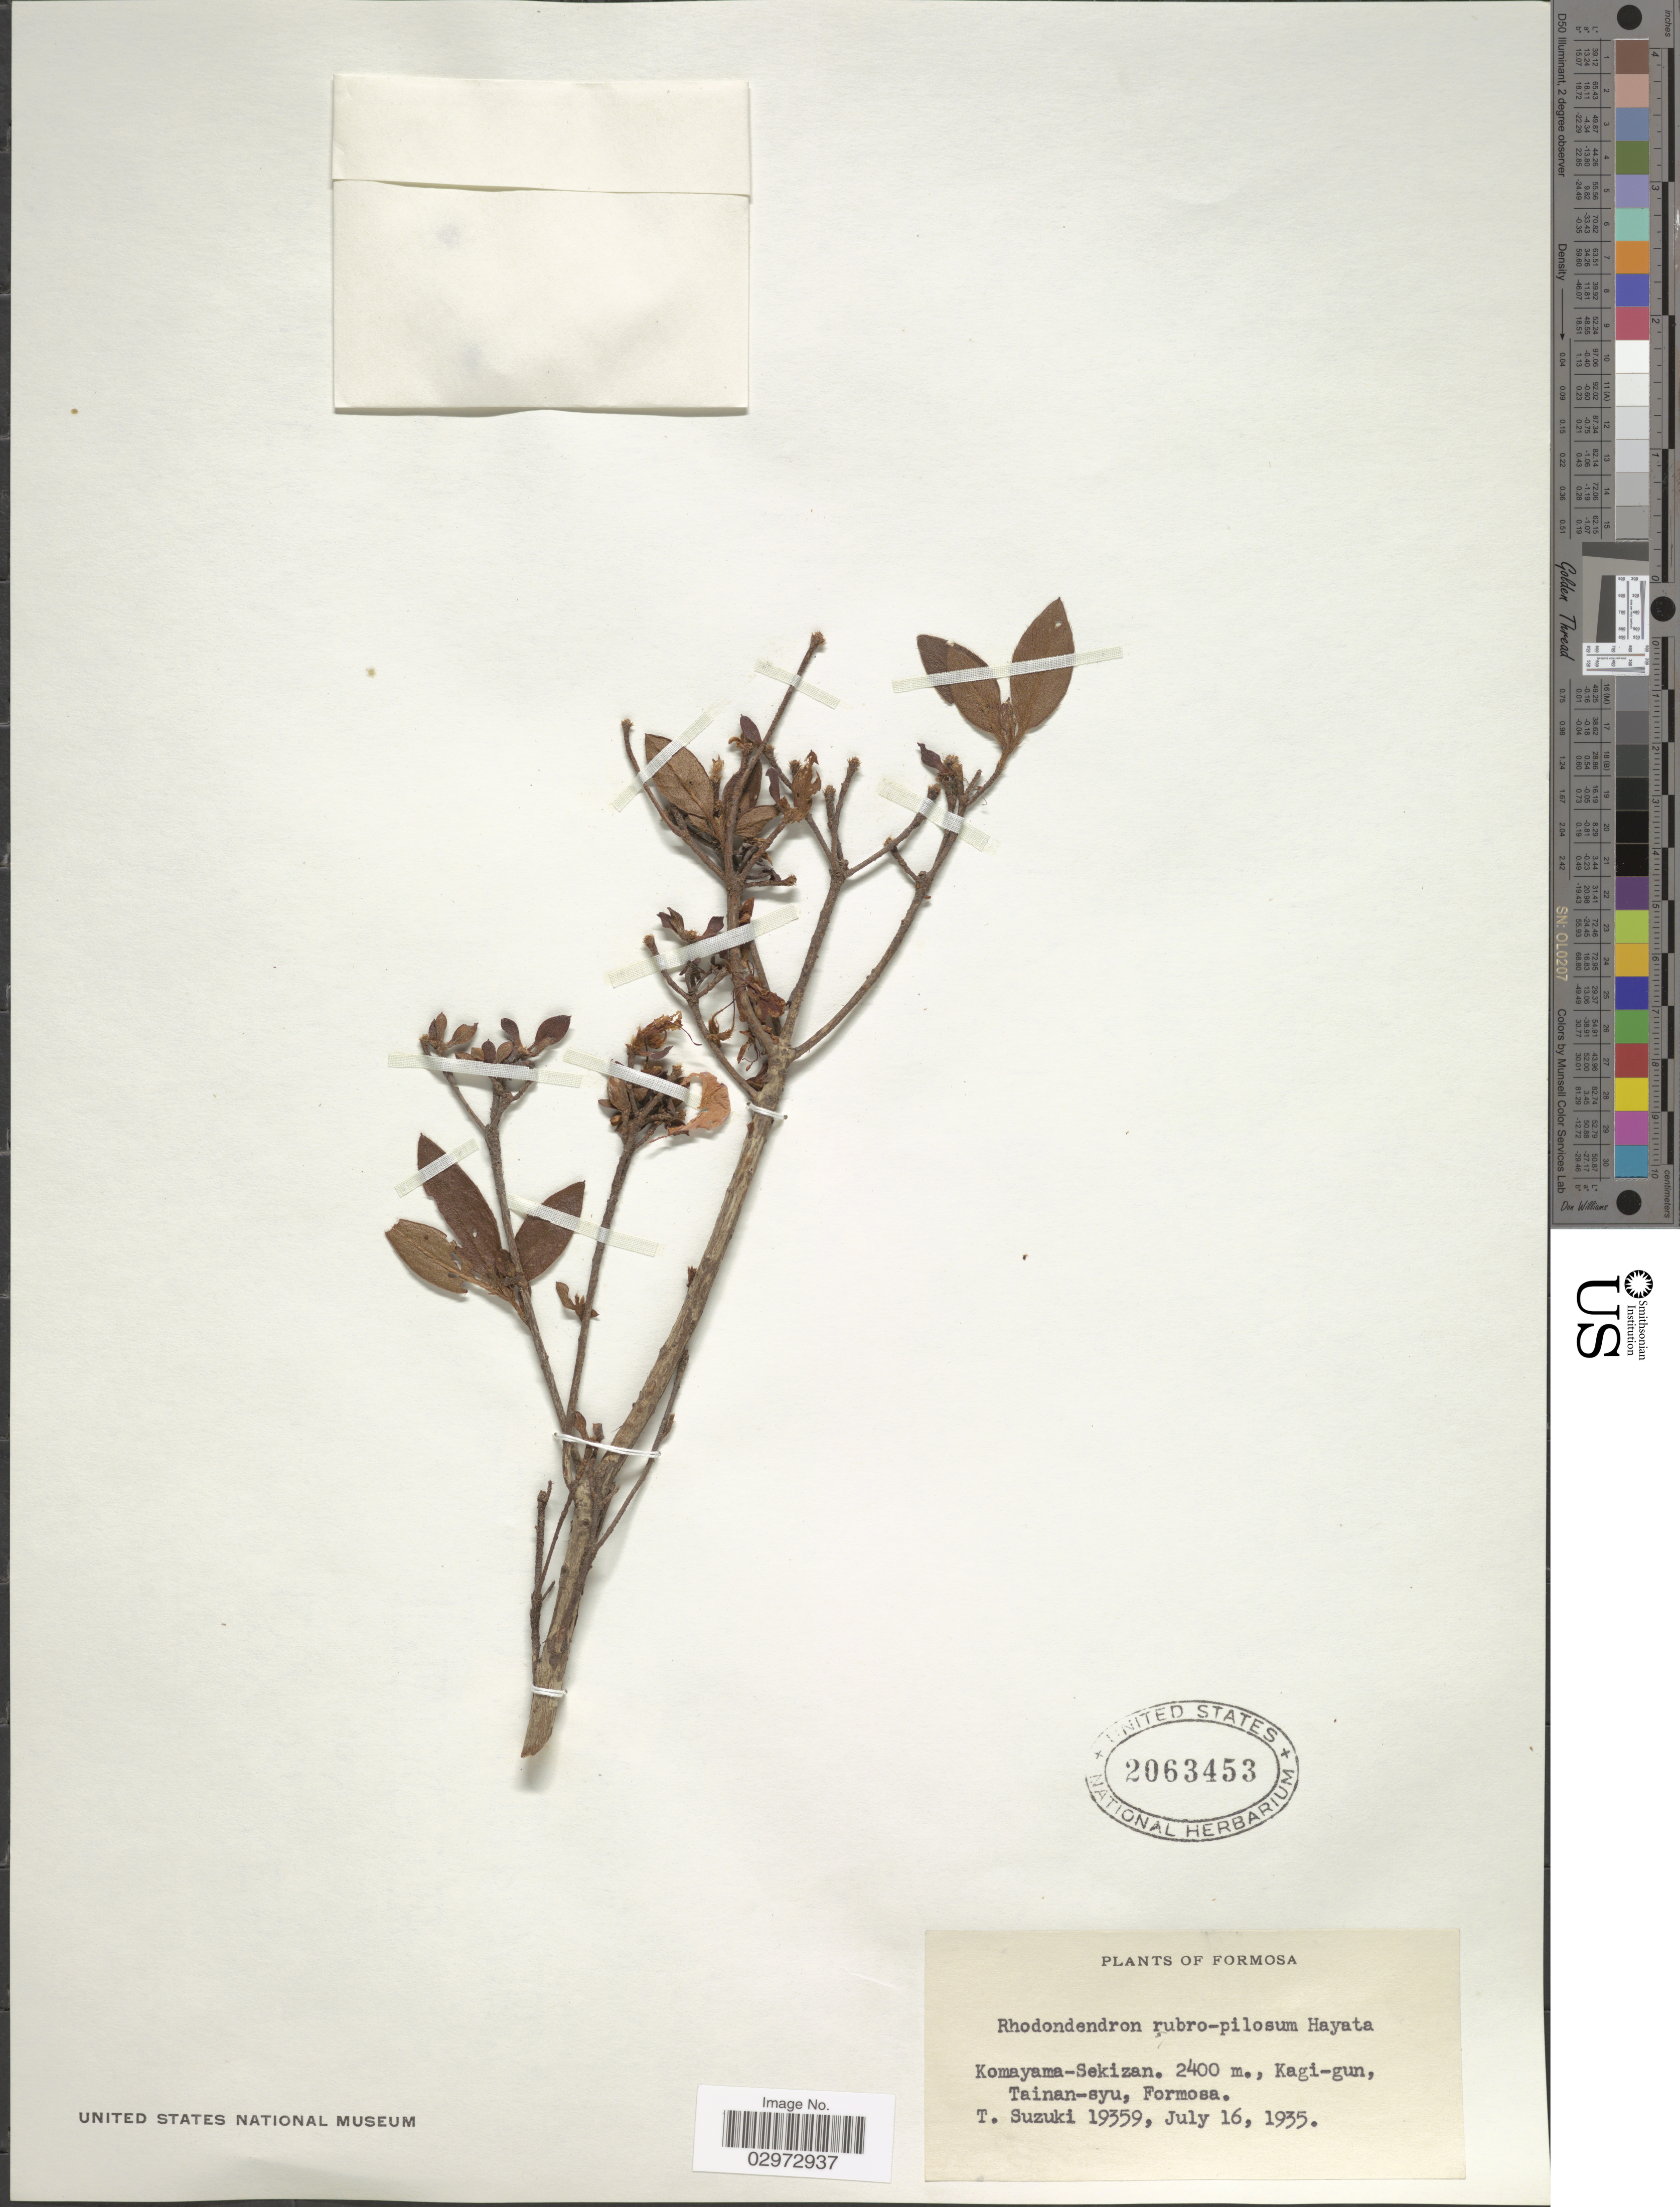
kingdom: Plantae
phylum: Tracheophyta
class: Magnoliopsida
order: Ericales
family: Ericaceae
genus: Rhododendron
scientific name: Rhododendron rubropilosum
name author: Hayata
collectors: T. Suzuki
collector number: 19359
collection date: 1935-07-16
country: Taiwan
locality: Komayama-Sekizan, Kagi-gun, Tainan-syu, Formosa.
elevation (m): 2400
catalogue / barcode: US 2063453